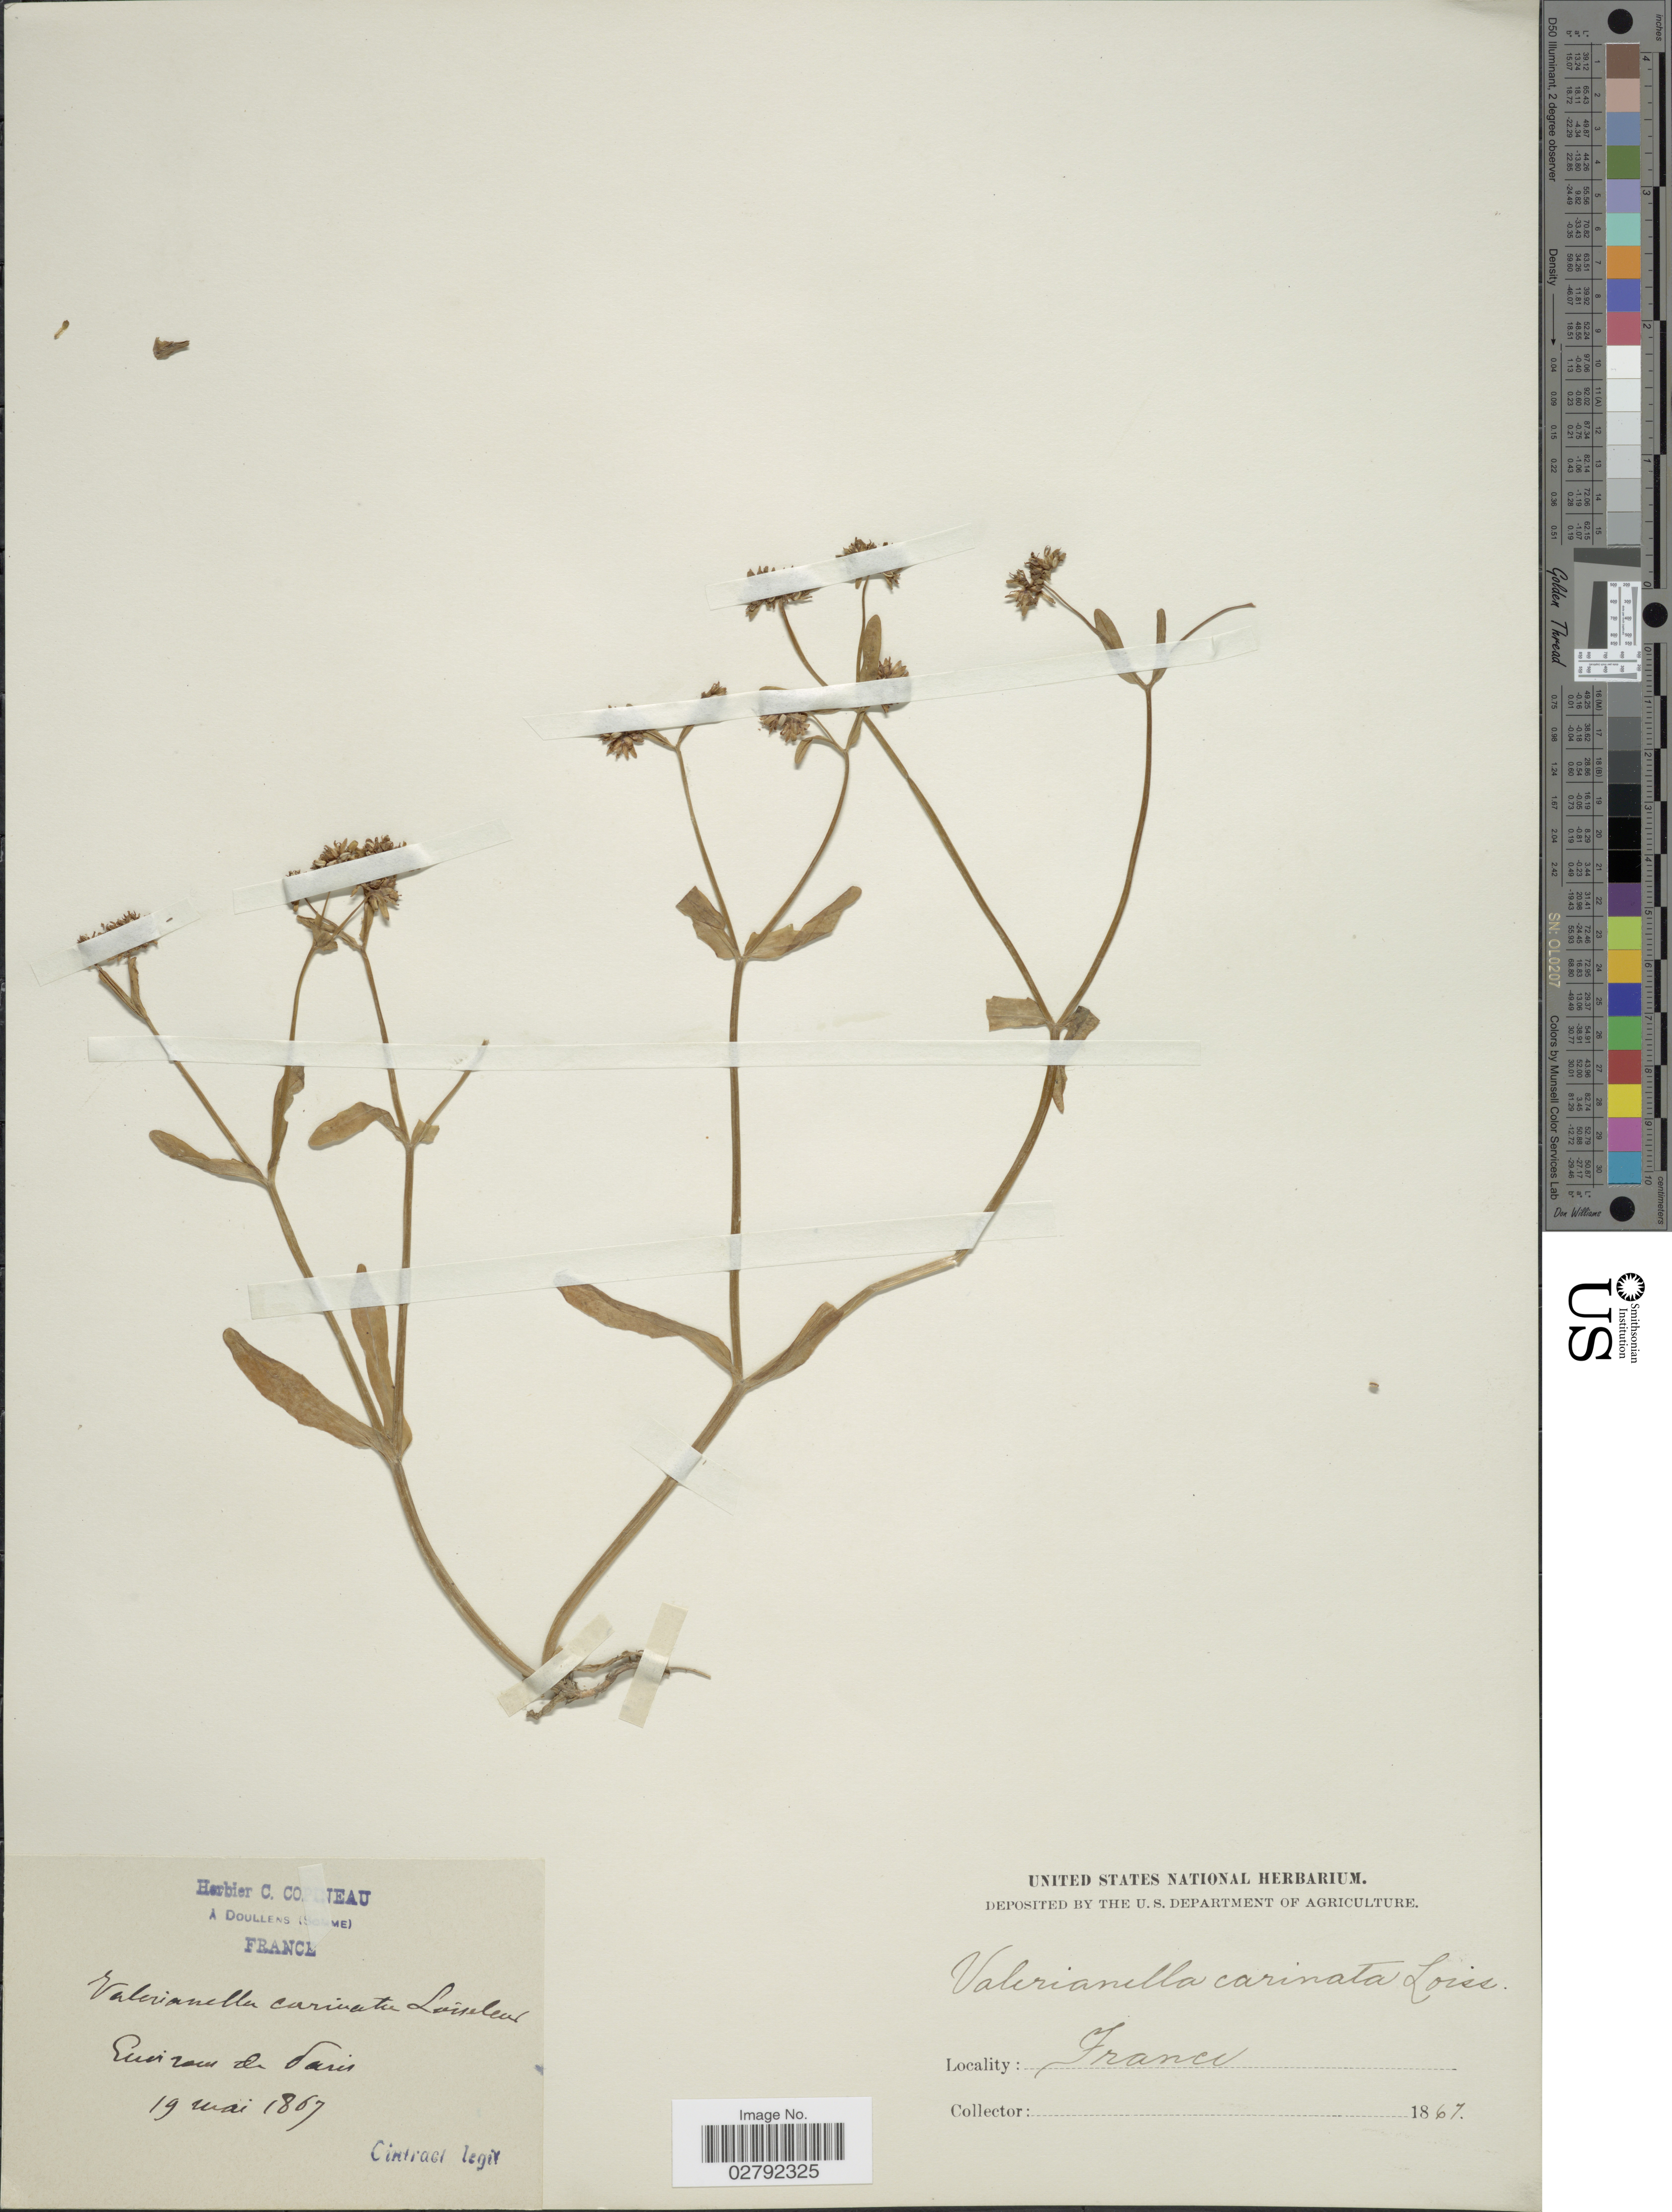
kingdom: Plantae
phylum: Tracheophyta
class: Magnoliopsida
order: Dipsacales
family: Caprifoliaceae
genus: Valerianella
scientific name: Valerianella carinata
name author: Loisel.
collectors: Cintract, --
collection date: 1867-05-19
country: France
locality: Environs de Paris